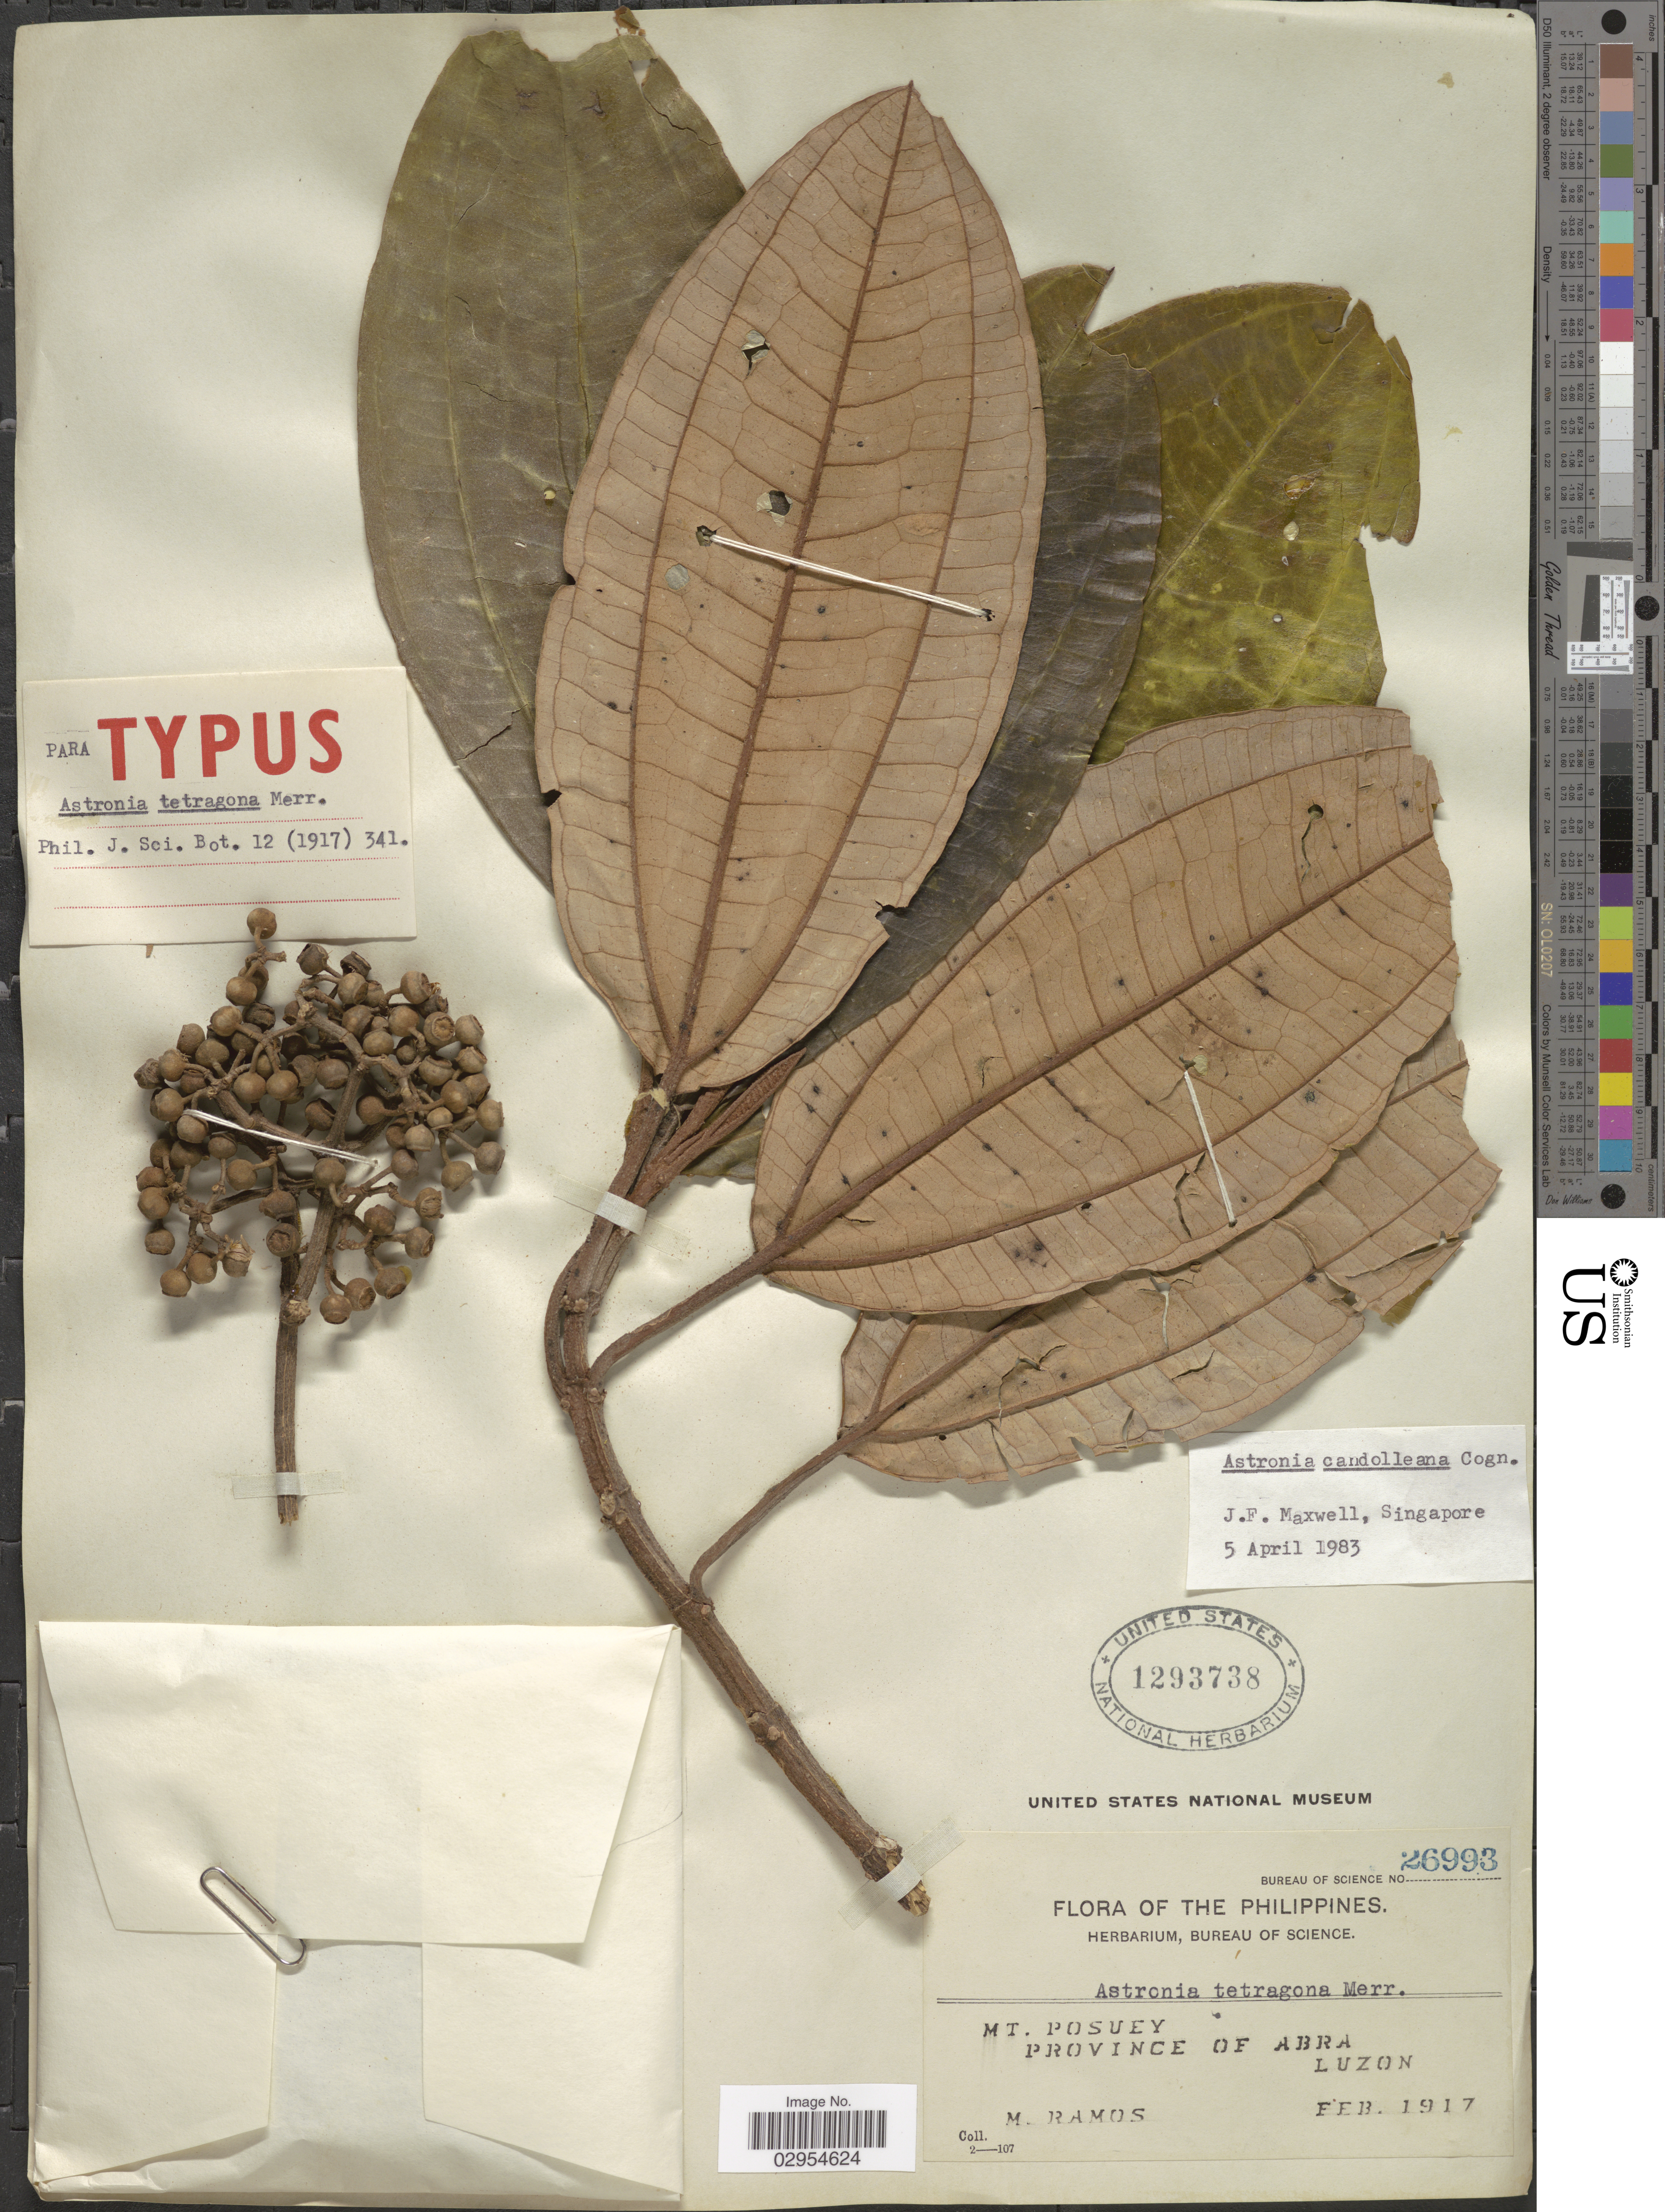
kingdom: Plantae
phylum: Tracheophyta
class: Magnoliopsida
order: Myrtales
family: Melastomataceae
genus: Astronia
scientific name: Astronia candolleana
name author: Cogn.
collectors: M. Ramos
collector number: Bureau of Science 26993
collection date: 1917-02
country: Philippines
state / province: Cordillera (Administrative Region)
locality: Mt. Posuey. Province of Abra. Luzon.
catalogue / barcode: US 1293738